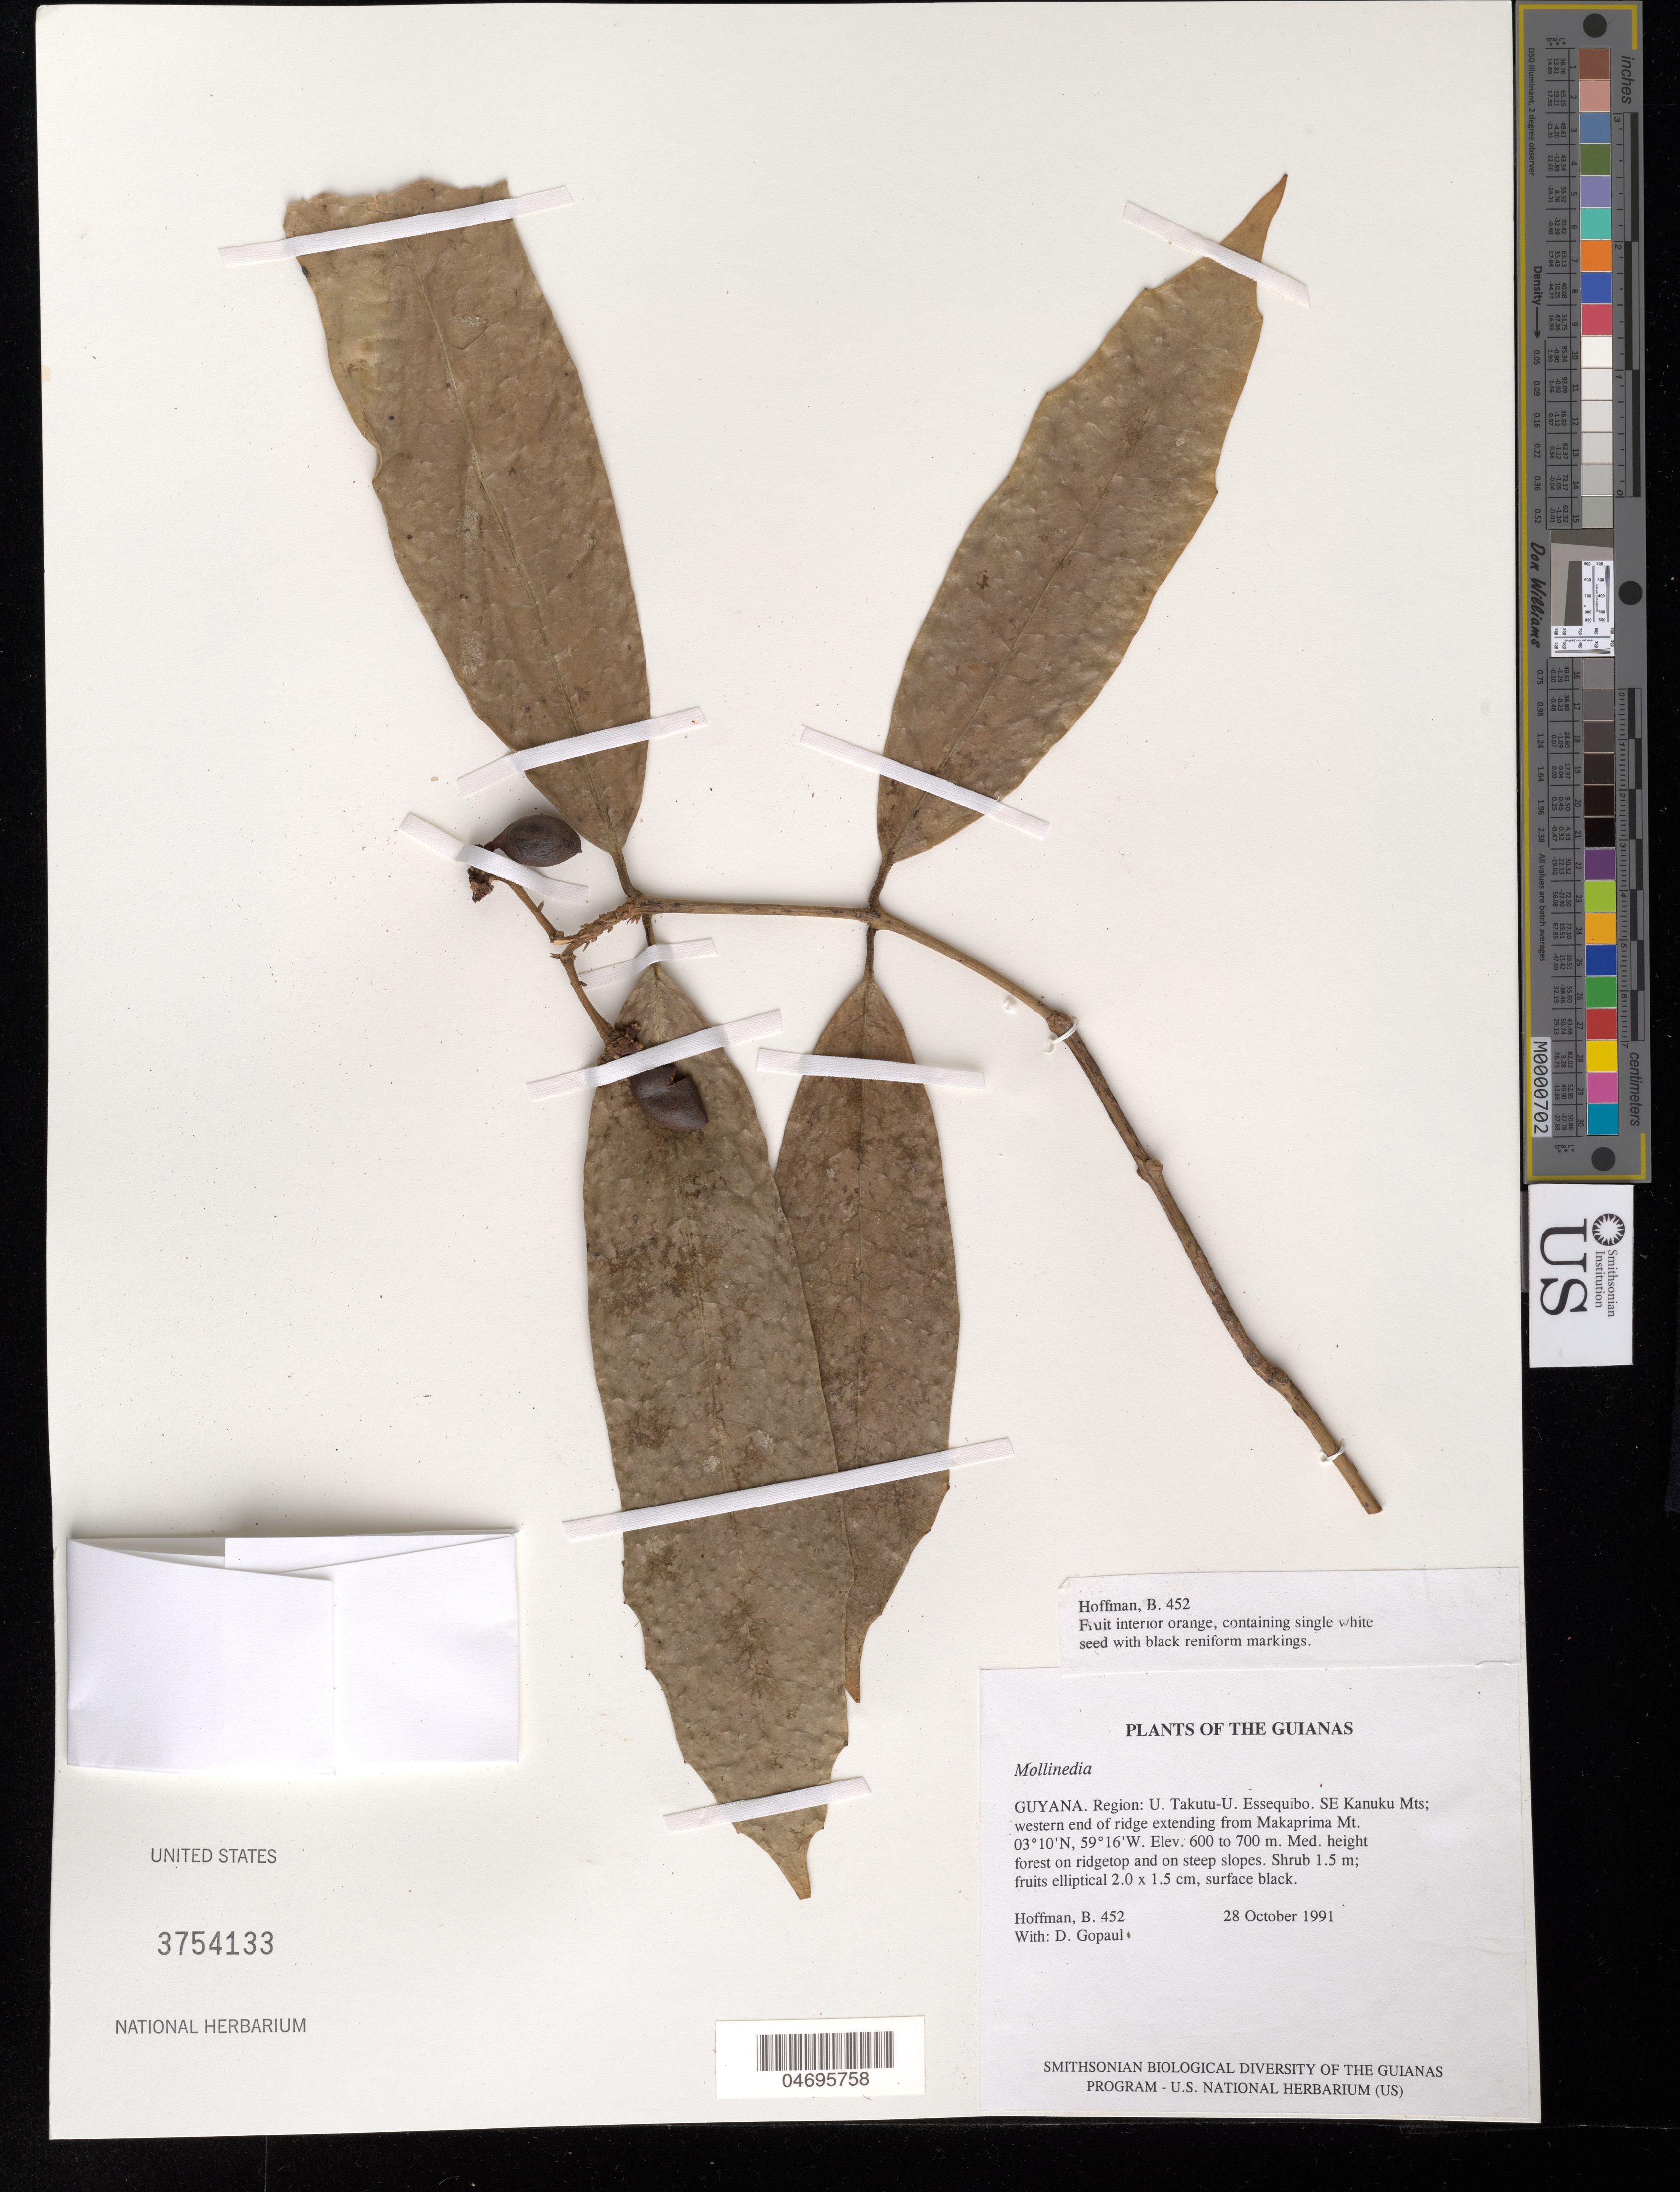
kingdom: Plantae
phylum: Tracheophyta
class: Magnoliopsida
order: Laurales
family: Monimiaceae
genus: Mollinedia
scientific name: Mollinedia sp.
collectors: B. Hoffman & D. Gopaul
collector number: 452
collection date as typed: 28 October 1991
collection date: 1991-10-28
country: Guyana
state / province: U. Takutu-U. Essequibo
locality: SE Kanuku Mts; western end of ridge extending from Makaparima Mountain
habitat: Med. height forest on ridgetop and on steep slopes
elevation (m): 600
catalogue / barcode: US 3754133